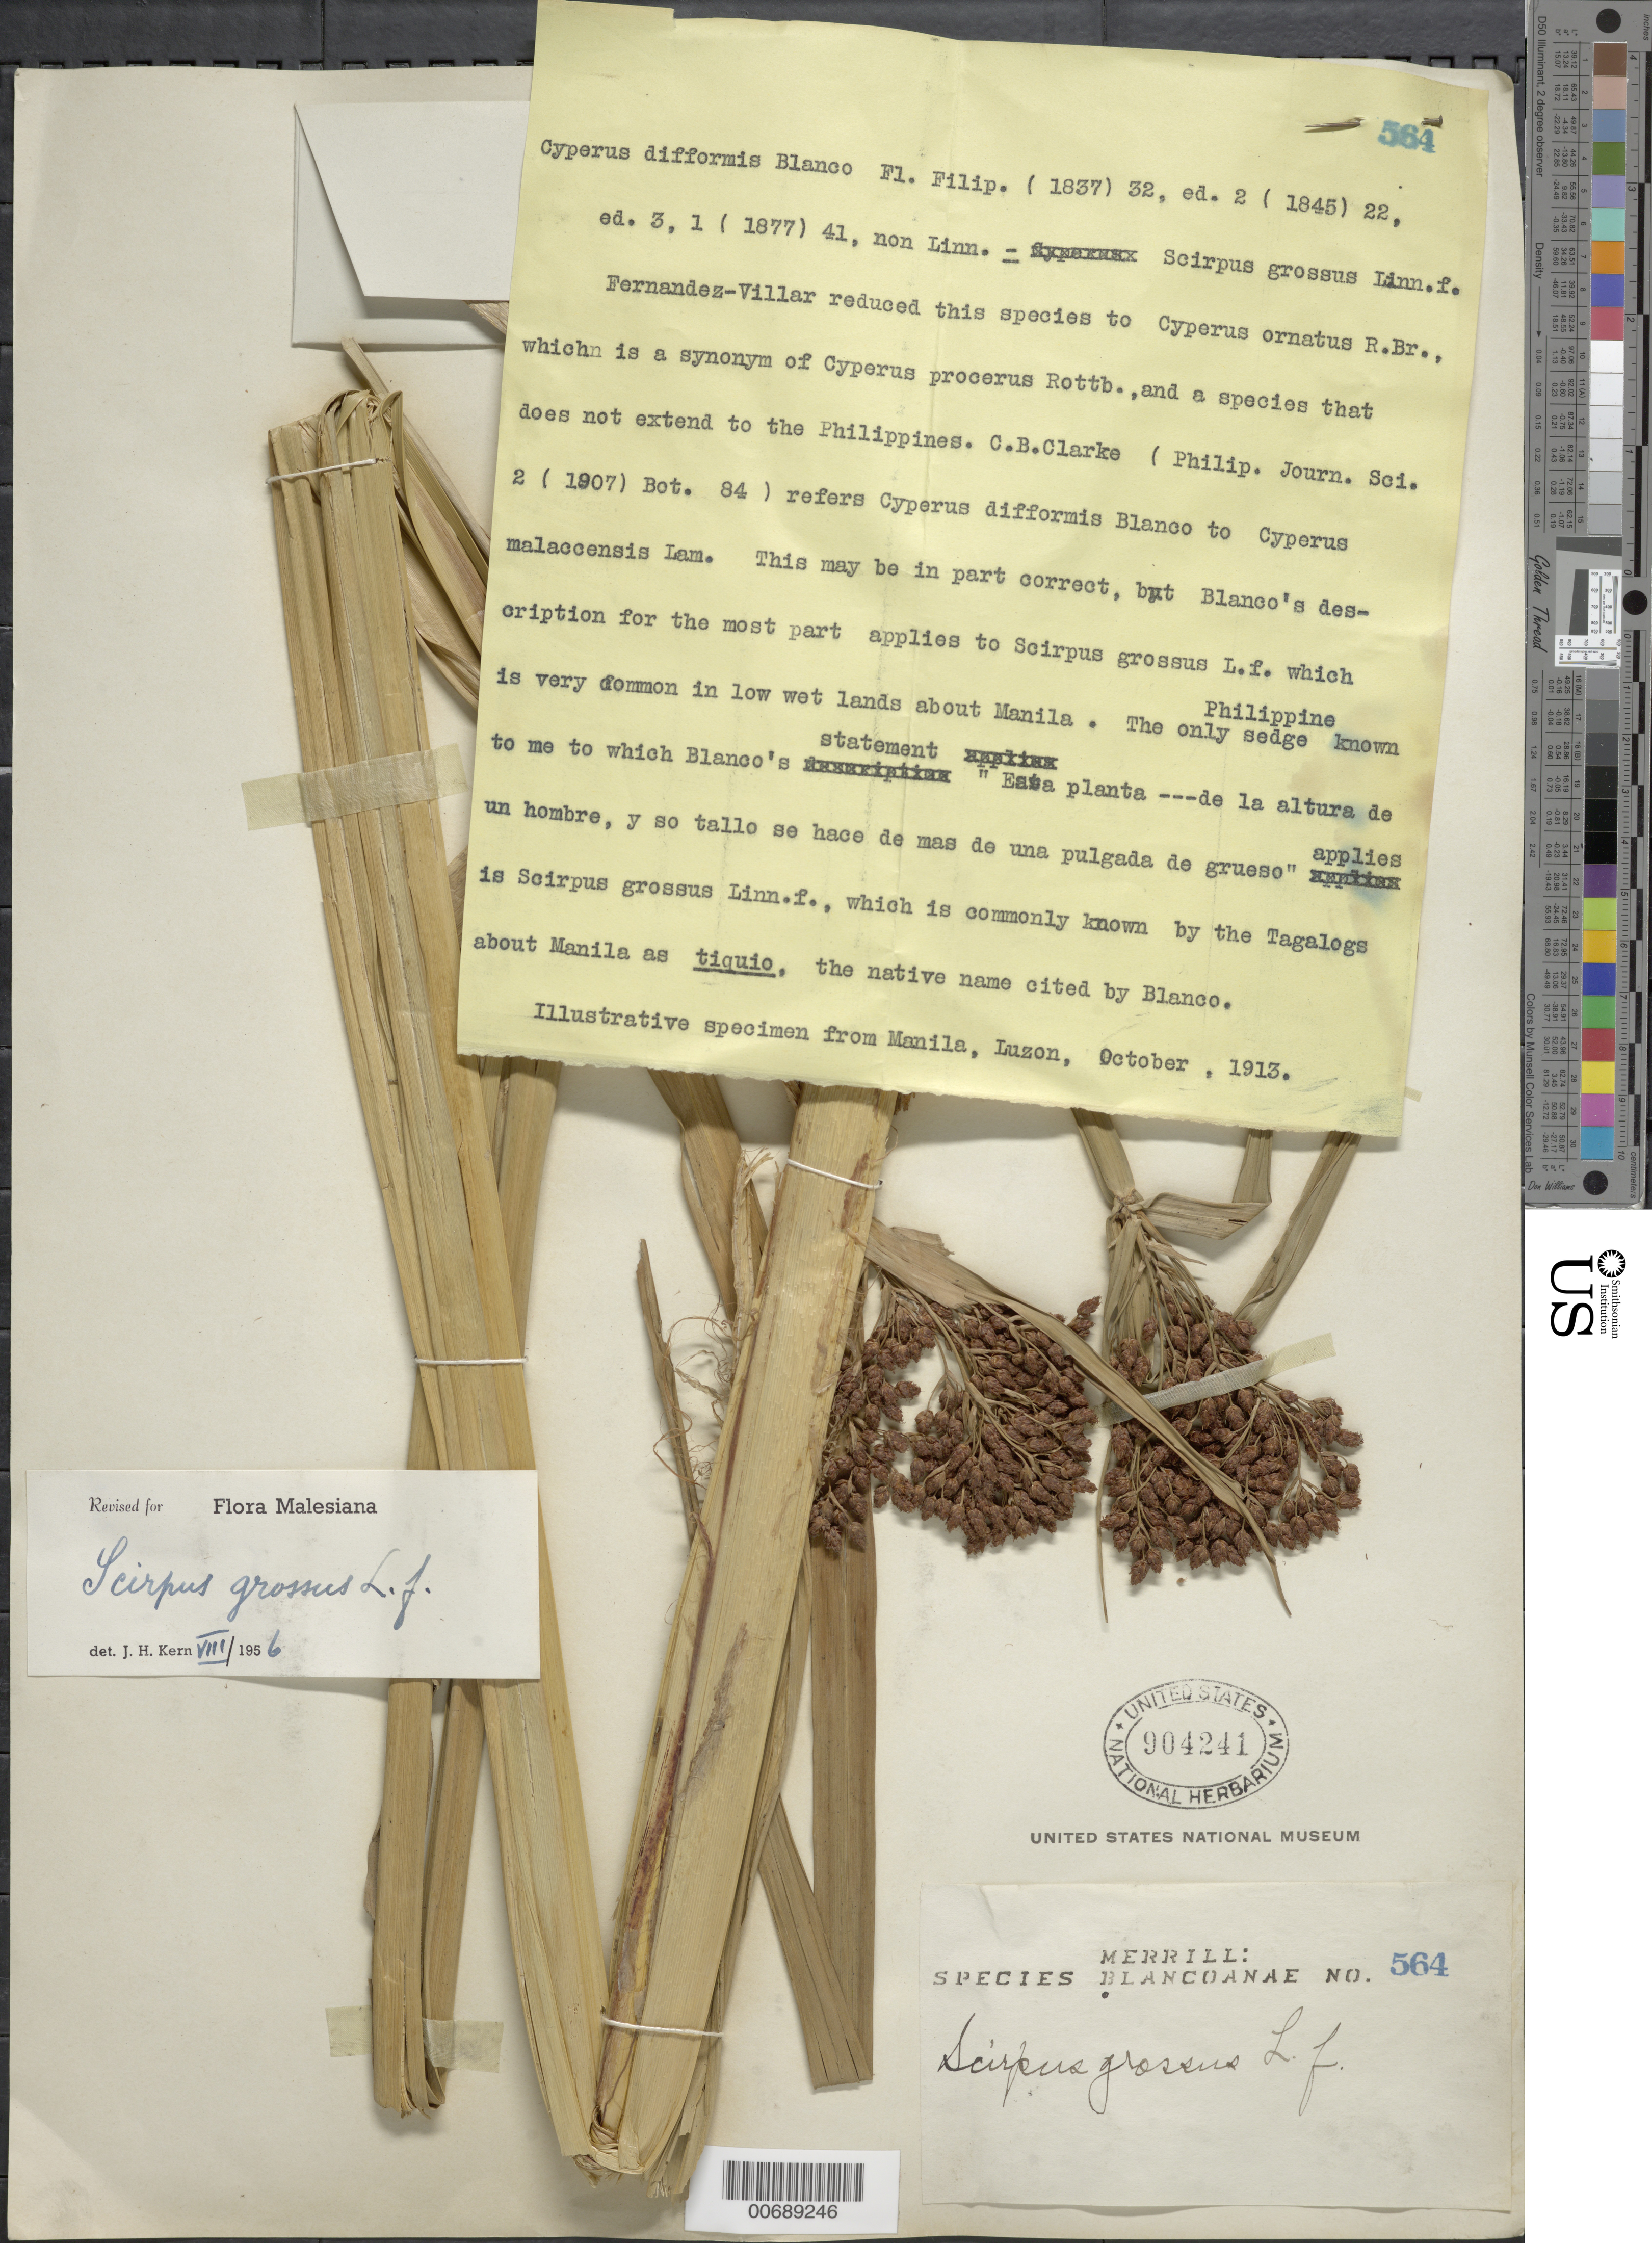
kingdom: Plantae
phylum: Tracheophyta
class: Liliopsida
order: Poales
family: Cyperaceae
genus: Actinoscirpus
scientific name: Actinoscirpus grossus var. grossus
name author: (L. f.) Goetgh. & D.A. Simpson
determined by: Strong, M. T., (US), Smithsonian Institution - National Museum of Natural History (UNITED STATES)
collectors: E. D. Merrill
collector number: Sp. Blancoan. 0564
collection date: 1913-10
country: Philippines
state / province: National Capital Region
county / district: Manila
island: Luzon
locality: Manila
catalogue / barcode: US 904241